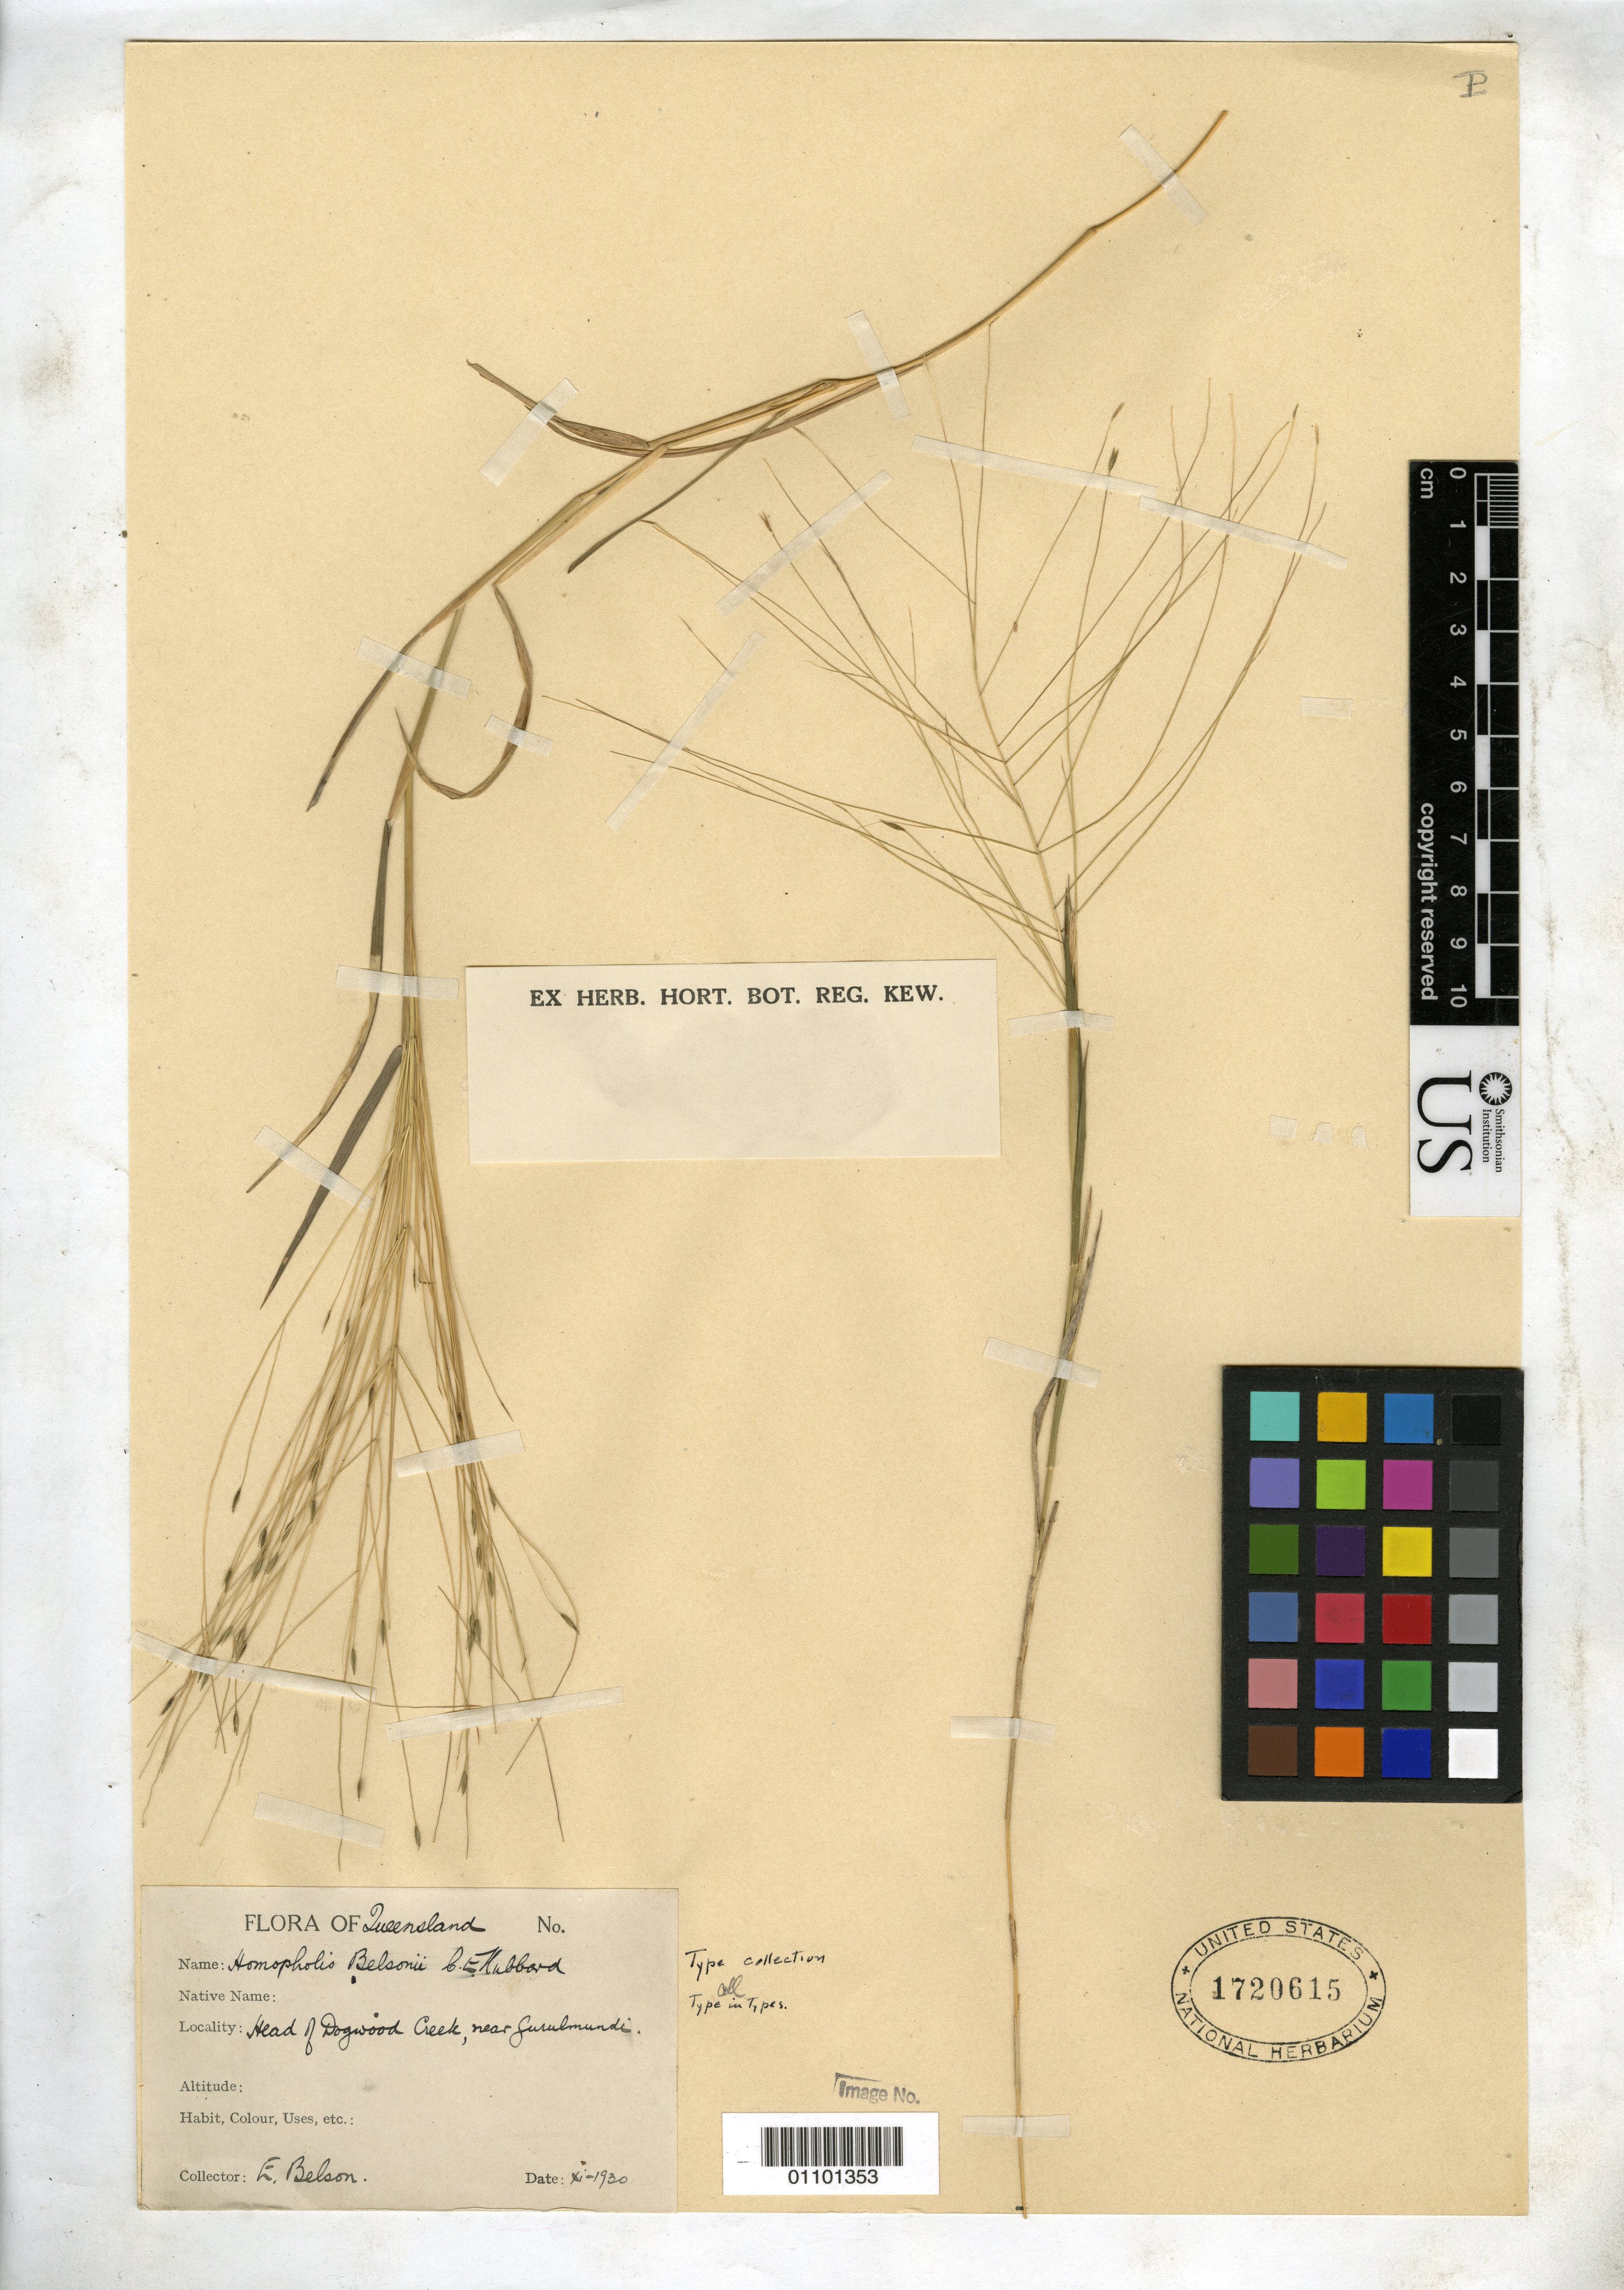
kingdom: Plantae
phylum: Tracheophyta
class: Liliopsida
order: Poales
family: Poaceae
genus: Homopholis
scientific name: Homopholis belsonii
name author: C.E. Hubb.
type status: Isotype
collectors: E. Belson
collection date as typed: Nov 1930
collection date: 1930-11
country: Australia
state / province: Queensland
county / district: Darling Downs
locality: Near Gurulmundi, head of Dogwood Creek.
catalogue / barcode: US 1720615